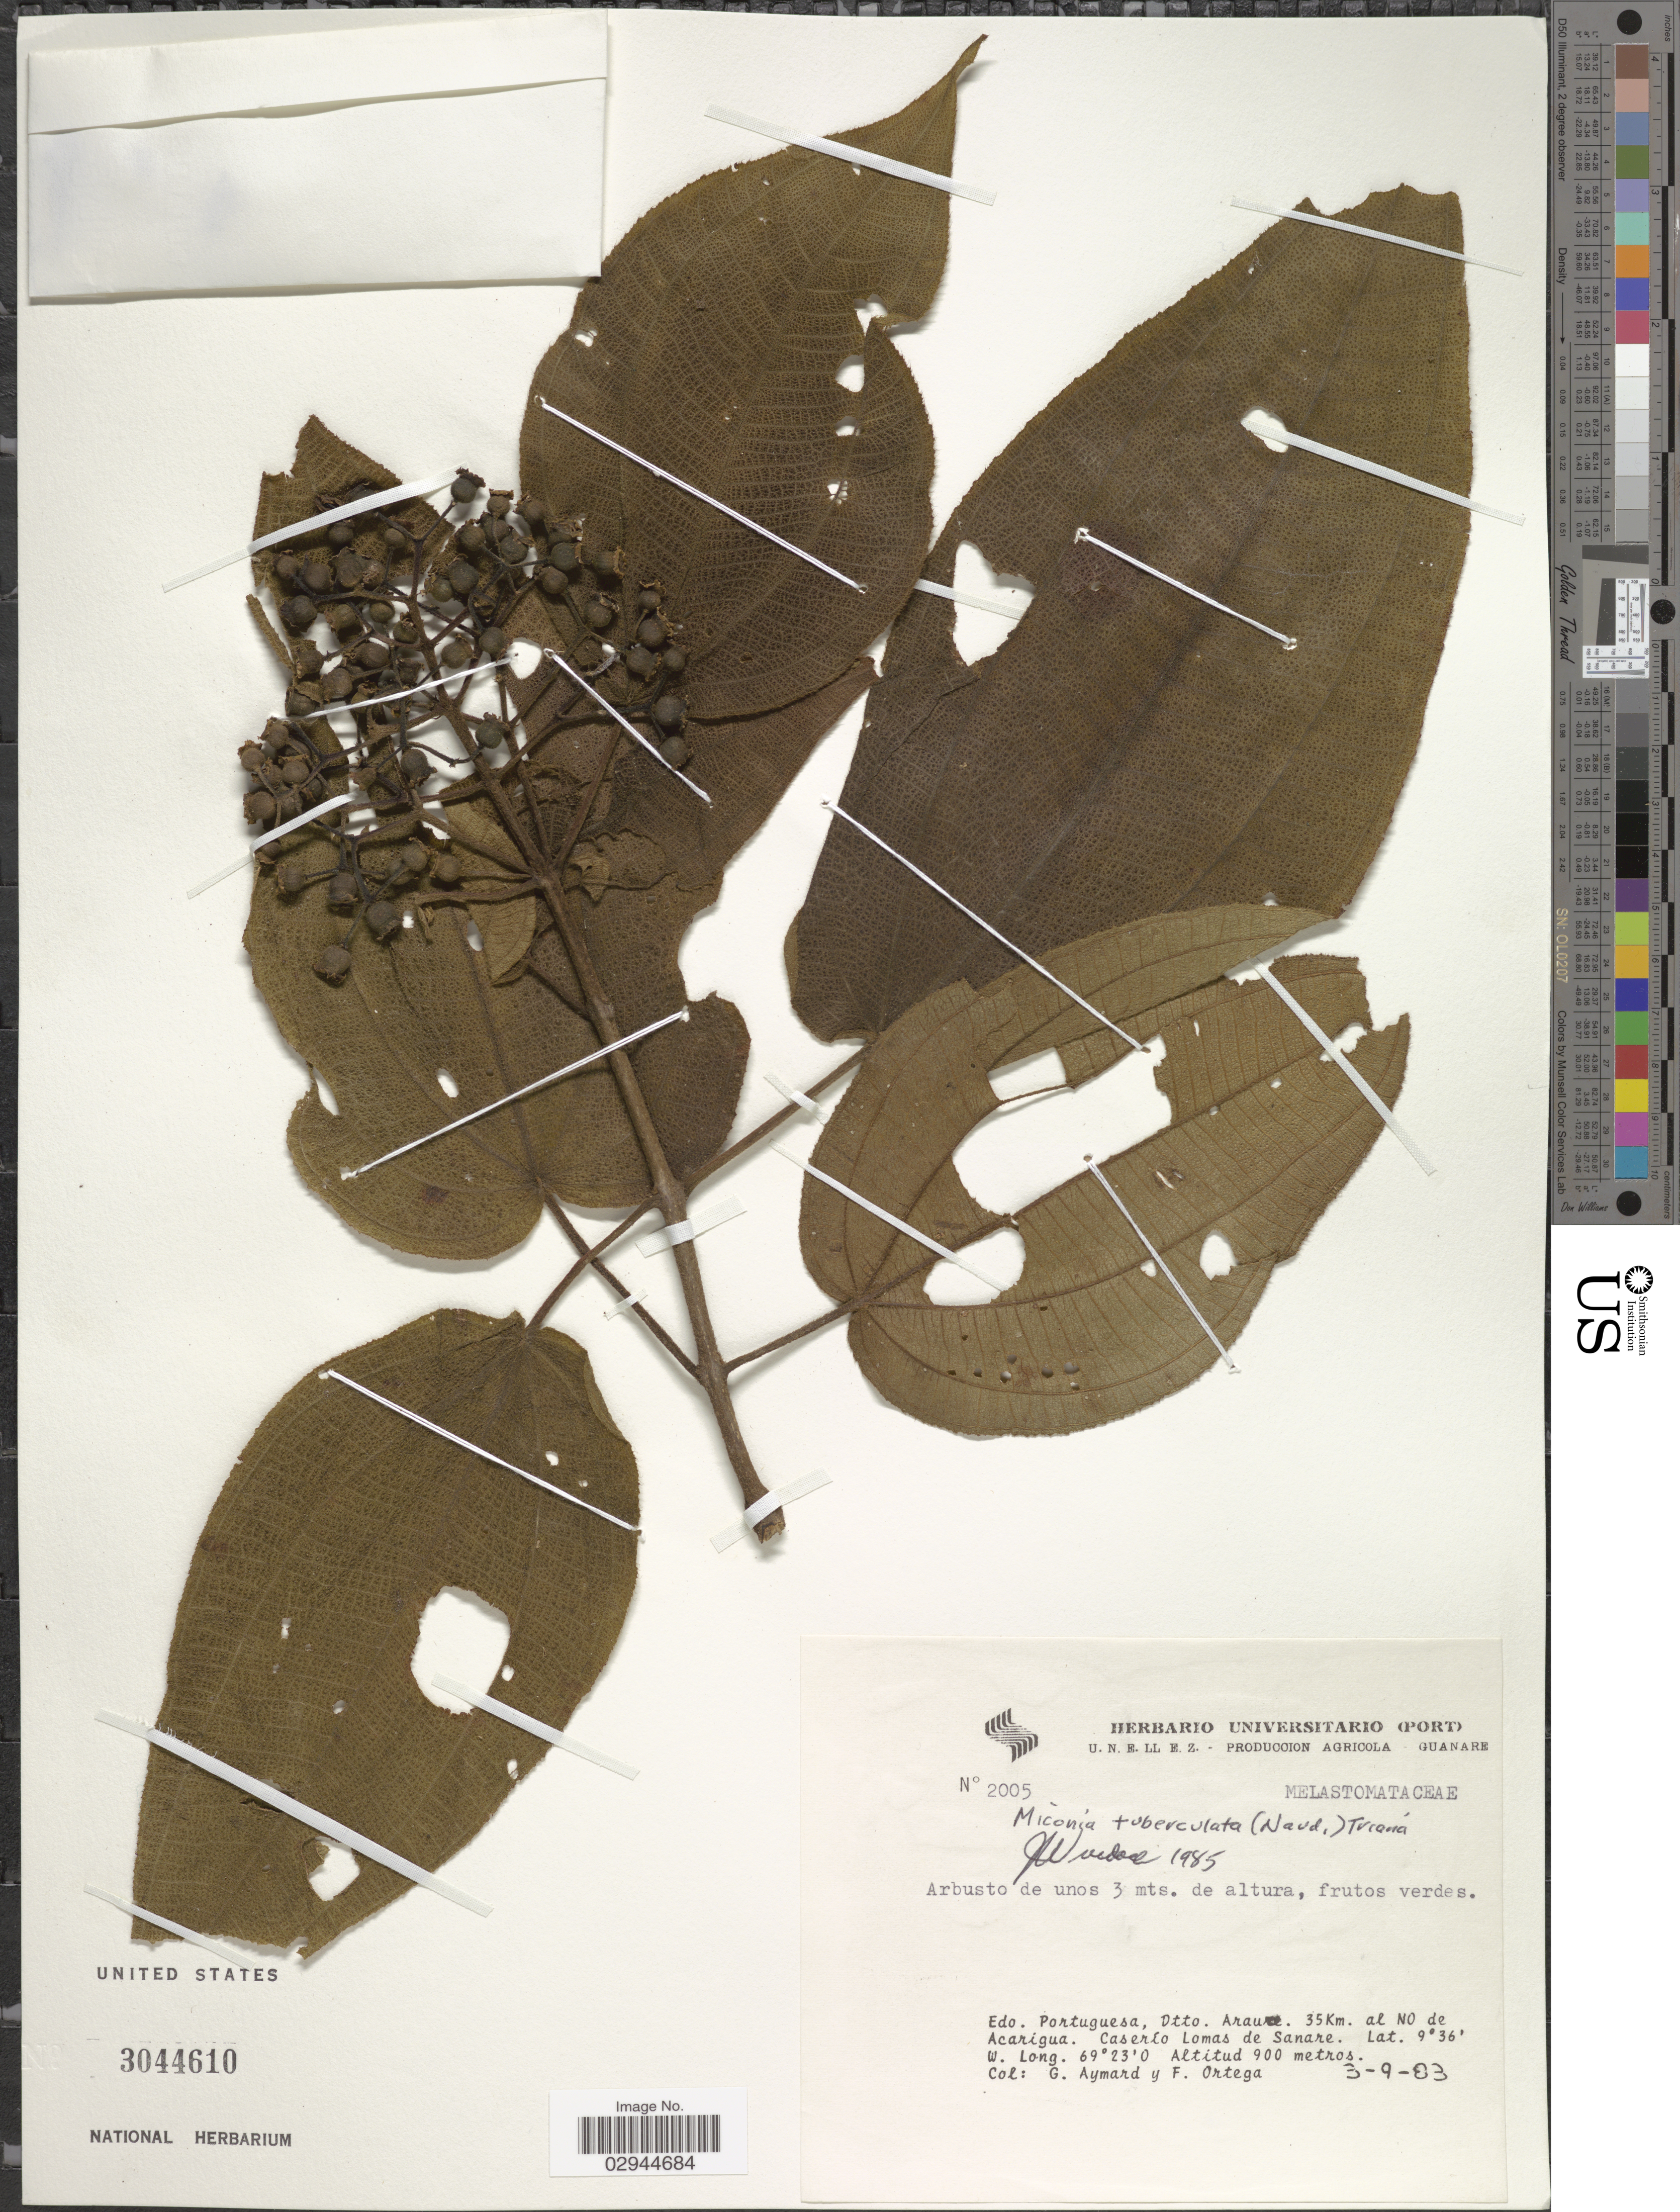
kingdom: Plantae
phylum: Tracheophyta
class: Magnoliopsida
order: Myrtales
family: Melastomataceae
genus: Miconia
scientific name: Miconia tuberculata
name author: (Naudin) Triana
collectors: G. A. Aymard & F. J. Ortega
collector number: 2005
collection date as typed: Transcribed d/m/y: 3/9/83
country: Venezuela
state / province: Portuguesa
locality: Dtto. Araure, 35 Km. al NO de Acarigua, Caserío Lomas de Sanare.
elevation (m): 900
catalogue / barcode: US 3044610